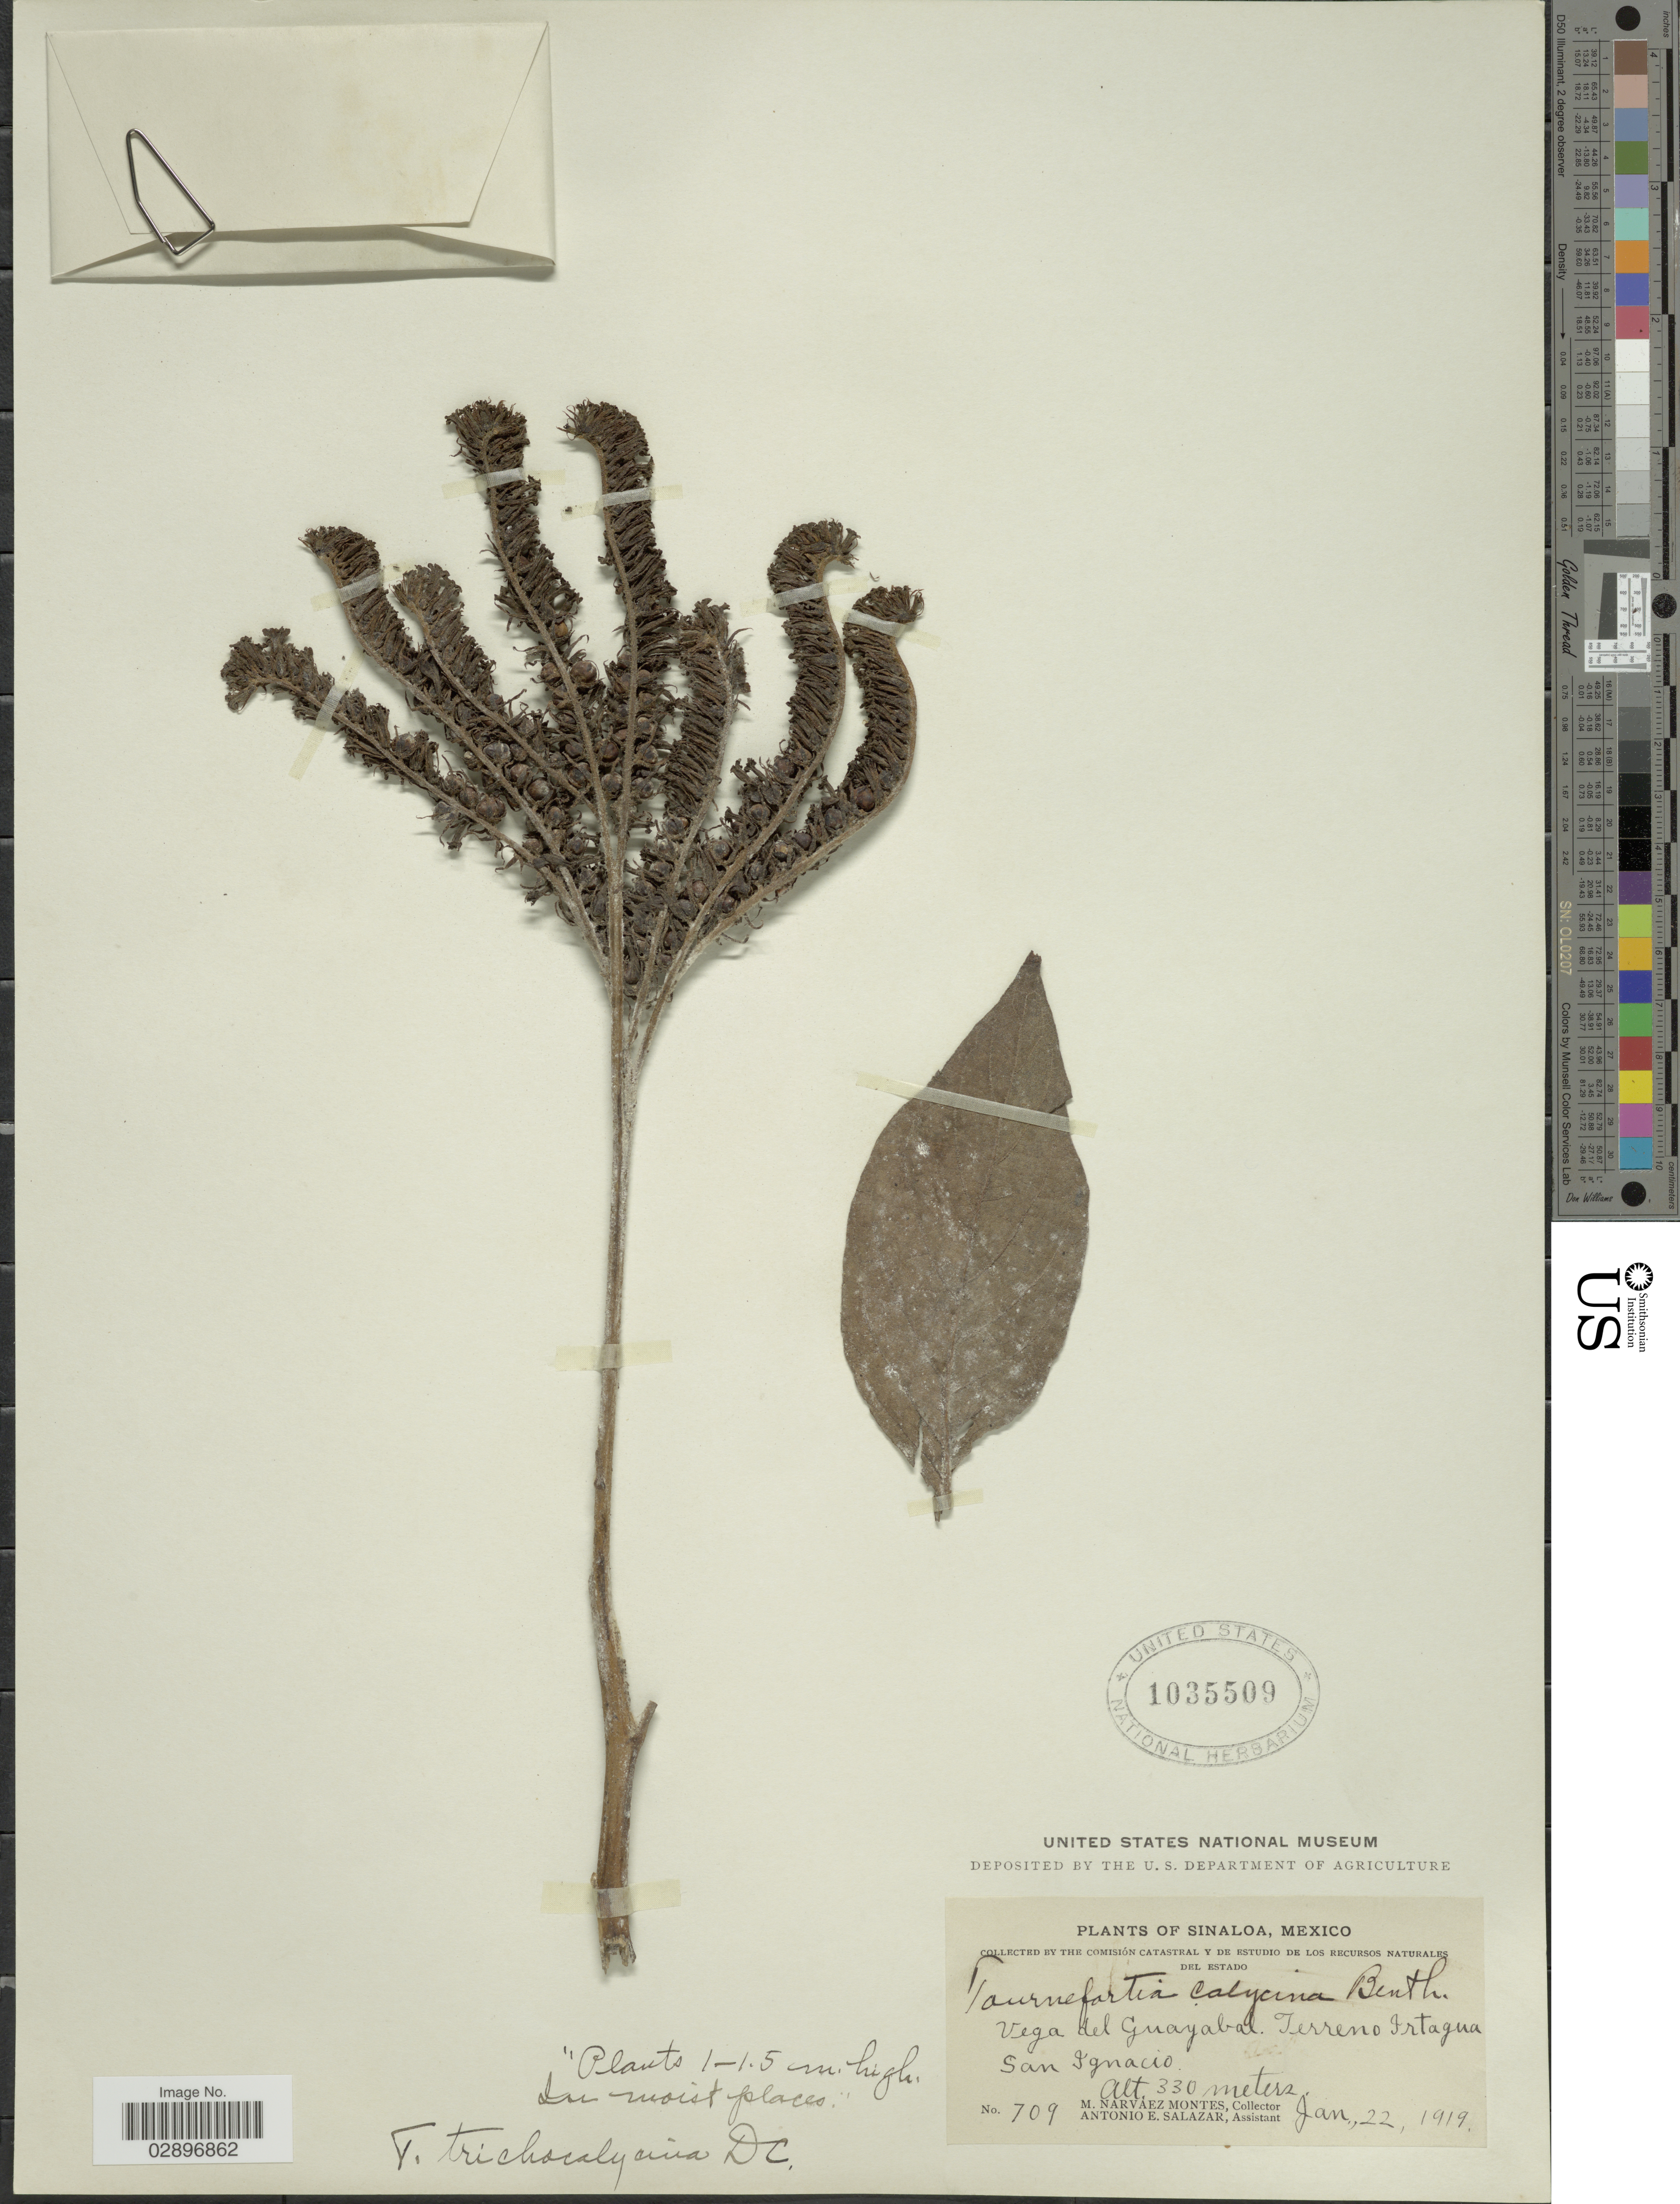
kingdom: Plantae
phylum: Tracheophyta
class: Magnoliopsida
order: Boraginales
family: Heliotropiaceae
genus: Tournefortia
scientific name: Tournefortia trichocalycina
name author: A. DC.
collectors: M. Narvaez-Montes & A. E. Salazar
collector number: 709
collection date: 1919-01-22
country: Mexico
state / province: Sinaloa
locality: Vega del Guayabal. Terreno Irtagua. San Ignacio.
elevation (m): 330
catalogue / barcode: US 1035509